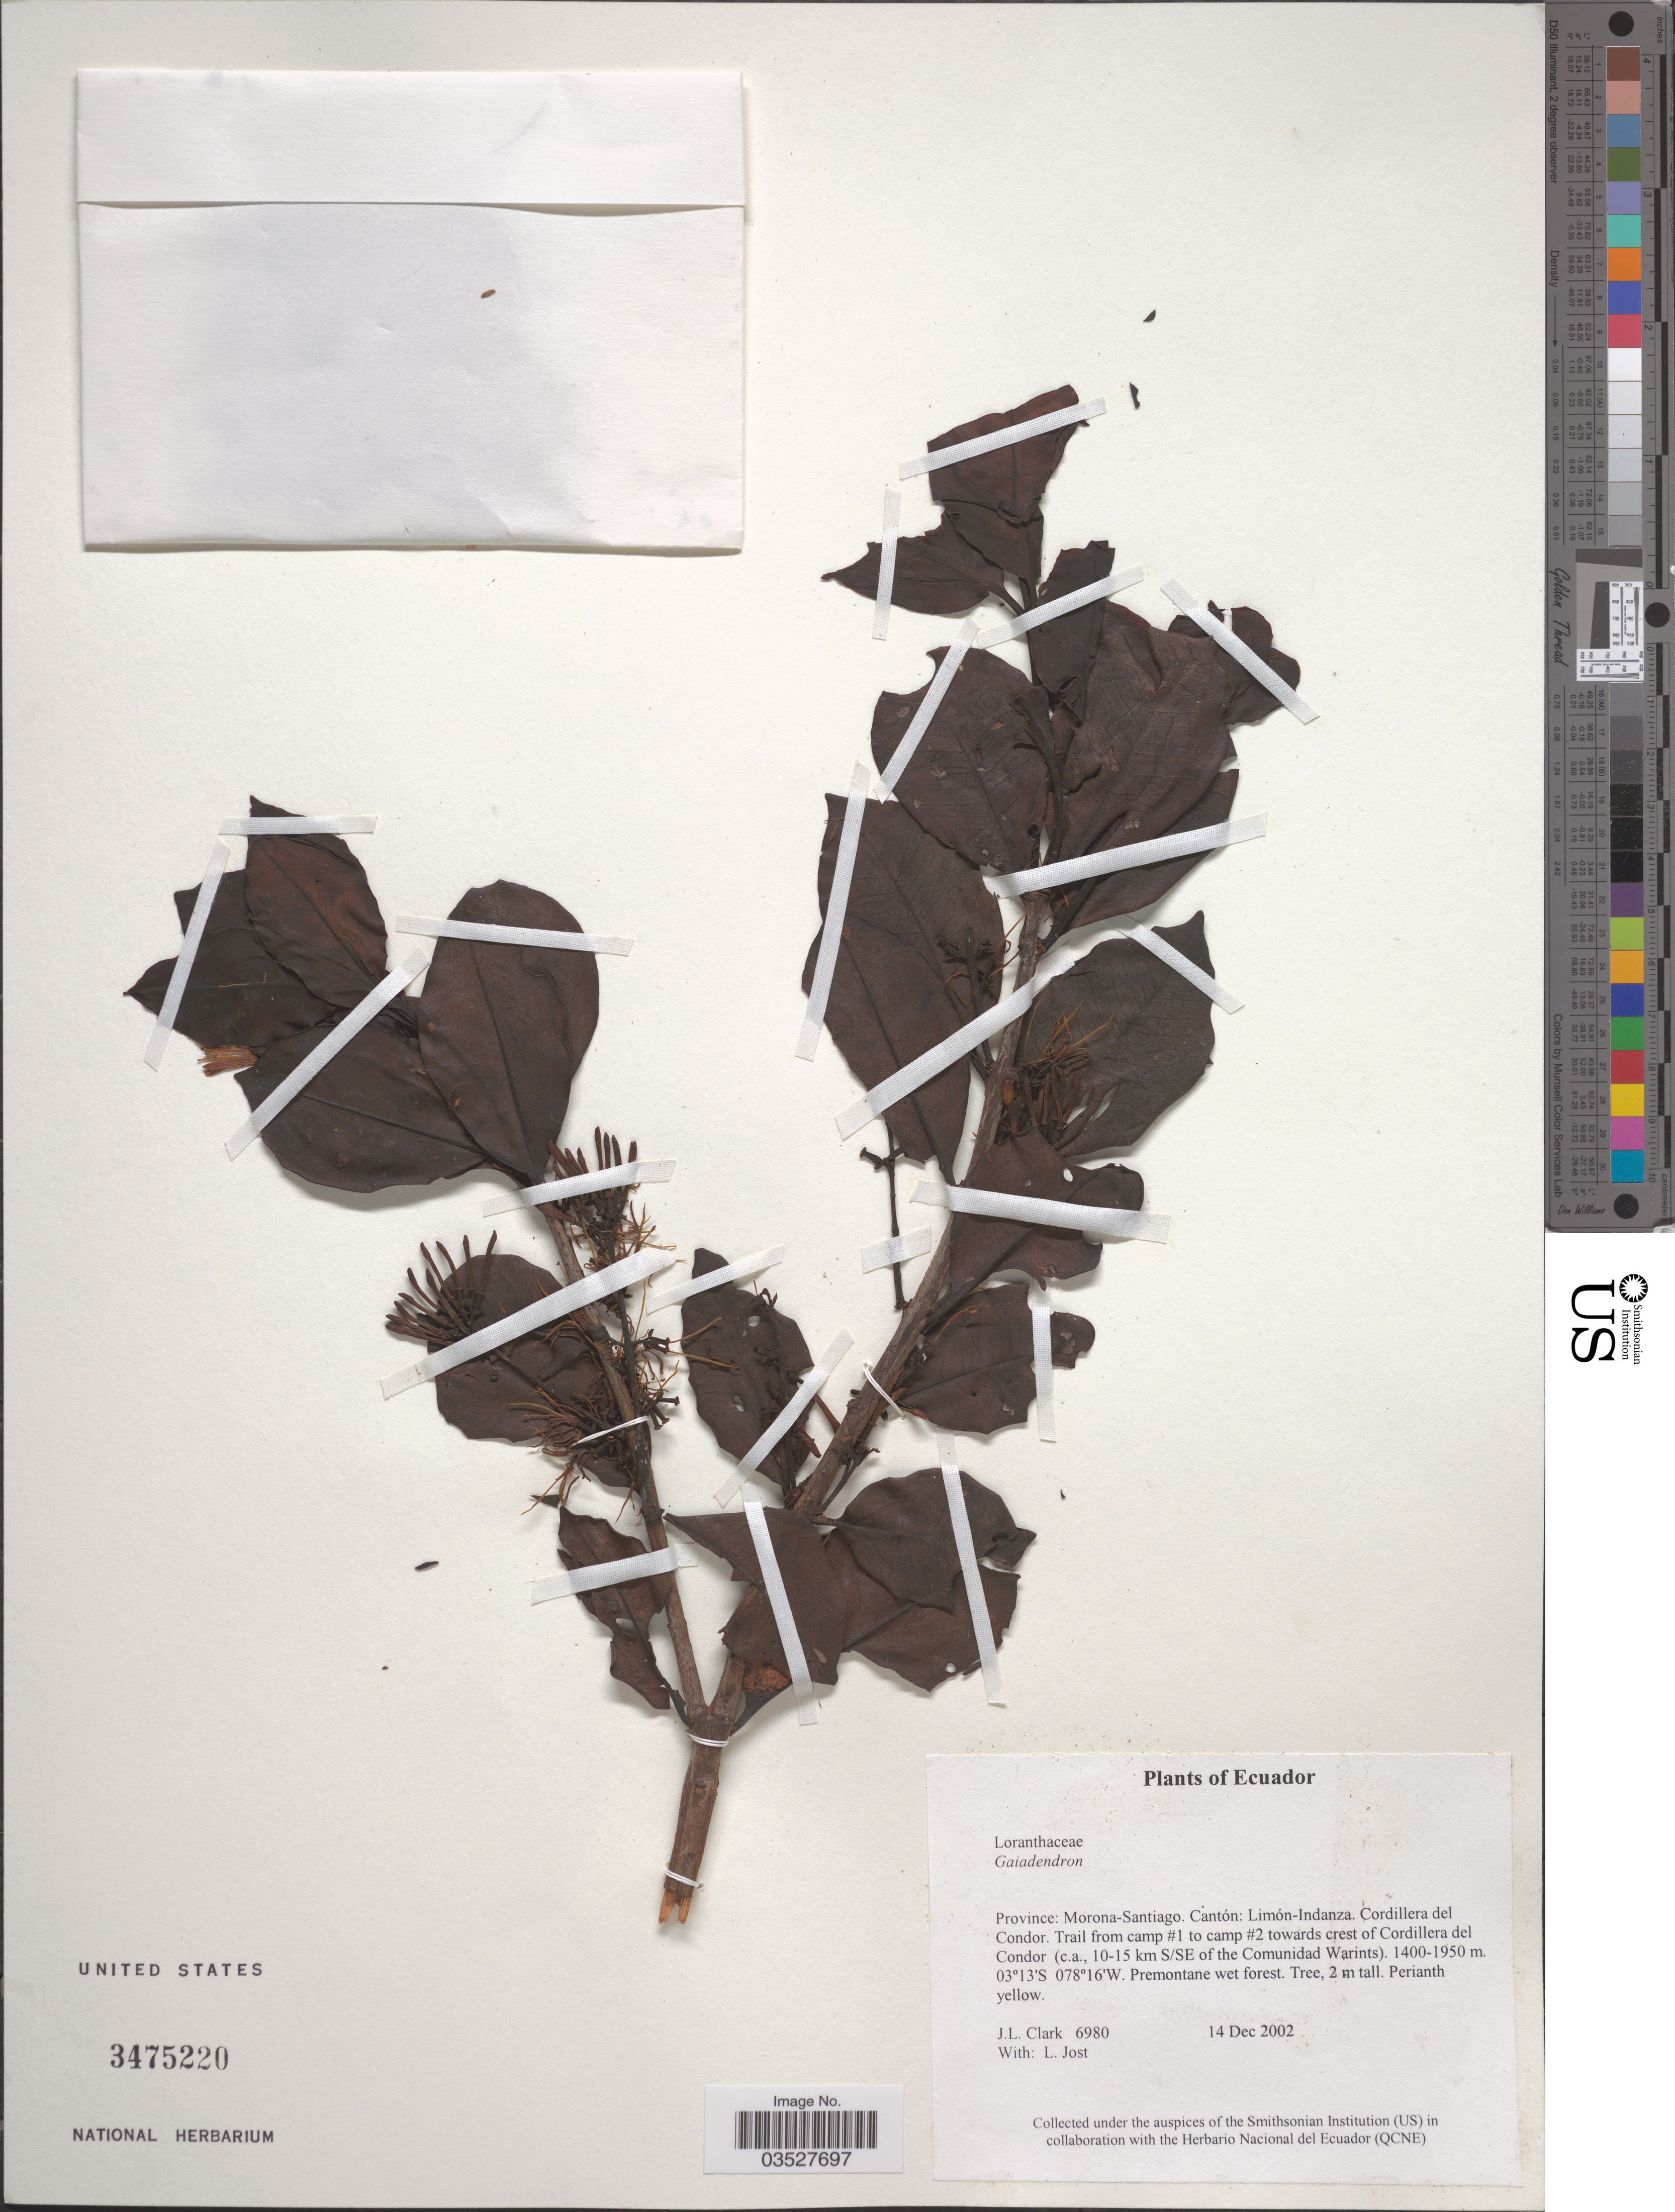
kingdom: Plantae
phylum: Tracheophyta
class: Magnoliopsida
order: Santalales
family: Loranthaceae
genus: Gaiadendron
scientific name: Gaiadendron punctatum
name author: (Ruiz & Pav.) G. Don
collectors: J. L. Clark & L. Jost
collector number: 6980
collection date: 2002-12-14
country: Ecuador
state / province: Morona-Santiago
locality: Cantón: Limón-Indanza. Cordillera del Condor. Trail from camp #1 to camp #2 towards crest of Cordillera del Condor (c.a., 10-15 km S/SE of the Comunidad Warints).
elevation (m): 1400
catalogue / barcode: US 3475220